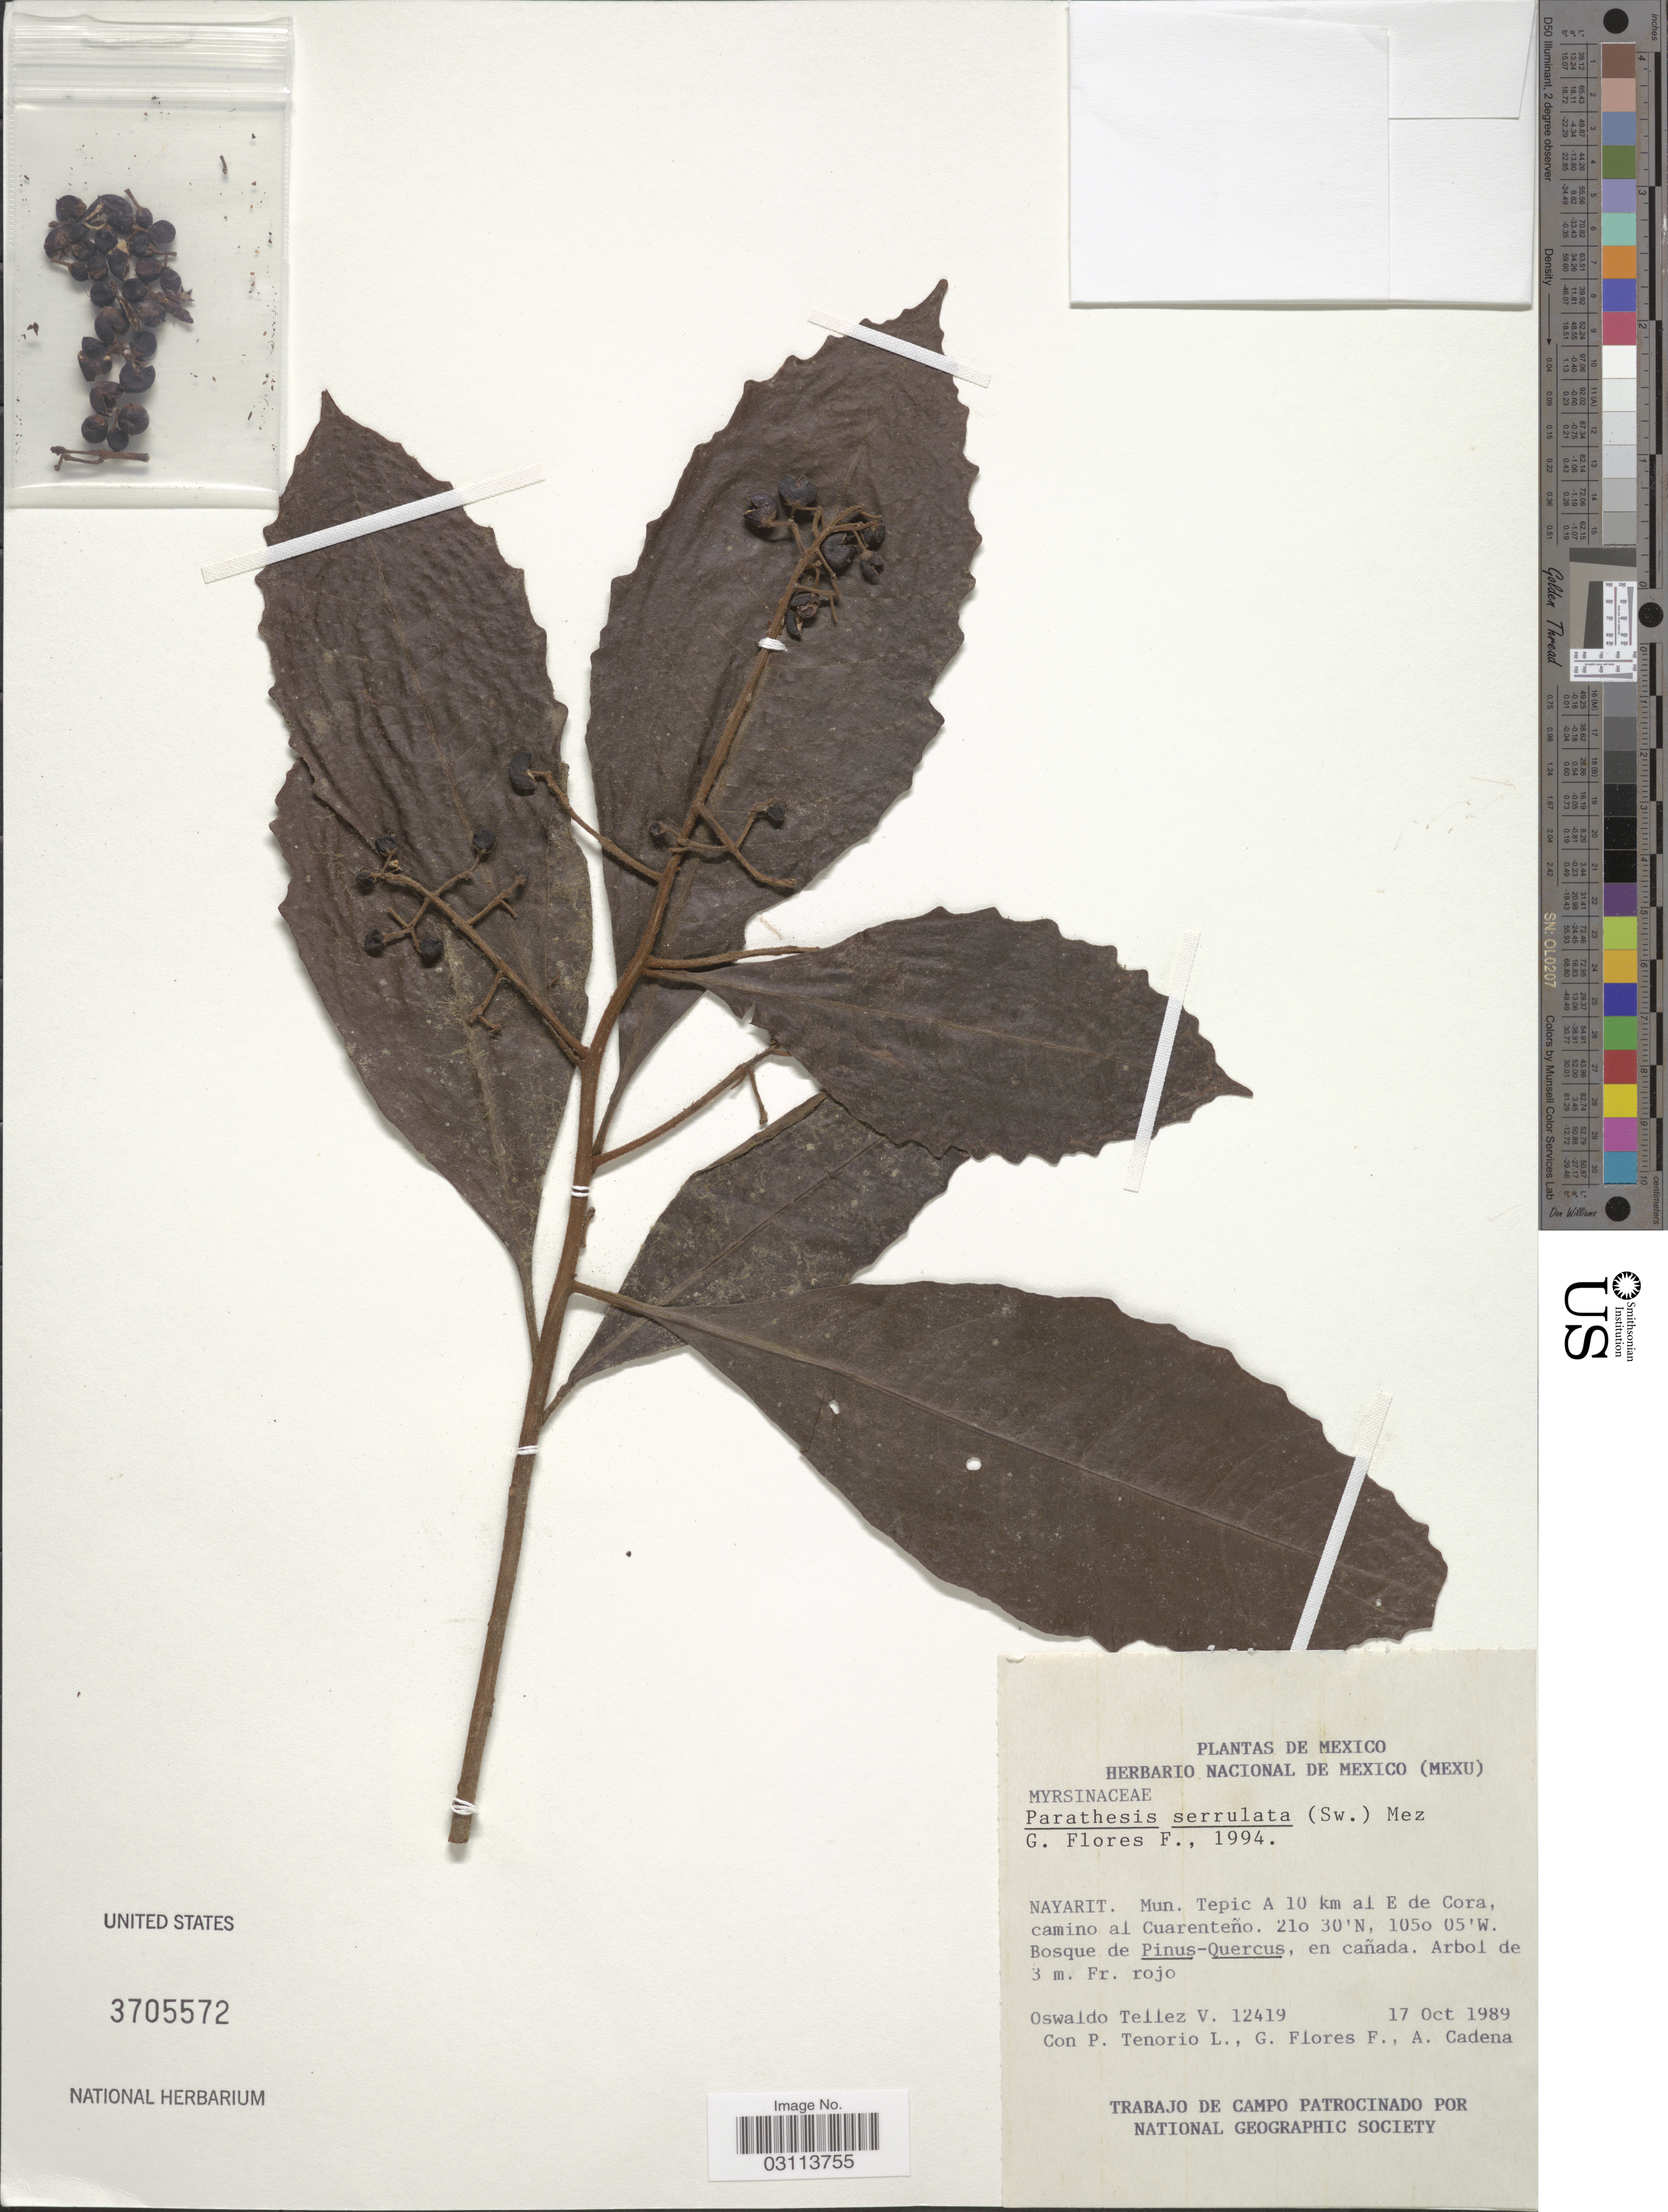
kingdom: Plantae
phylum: Tracheophyta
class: Magnoliopsida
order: Ericales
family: Primulaceae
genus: Parathesis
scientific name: Parathesis serrulata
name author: (Sw.) Mez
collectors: O. Téllez V., P. Tenorio L., G. Flores F. & A. Cadena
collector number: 12419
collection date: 1989-10-17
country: Mexico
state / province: Nayarit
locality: Mun. Tepic A 10 km al E de Cora, camino al Cuarenteño.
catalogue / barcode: US 3705572